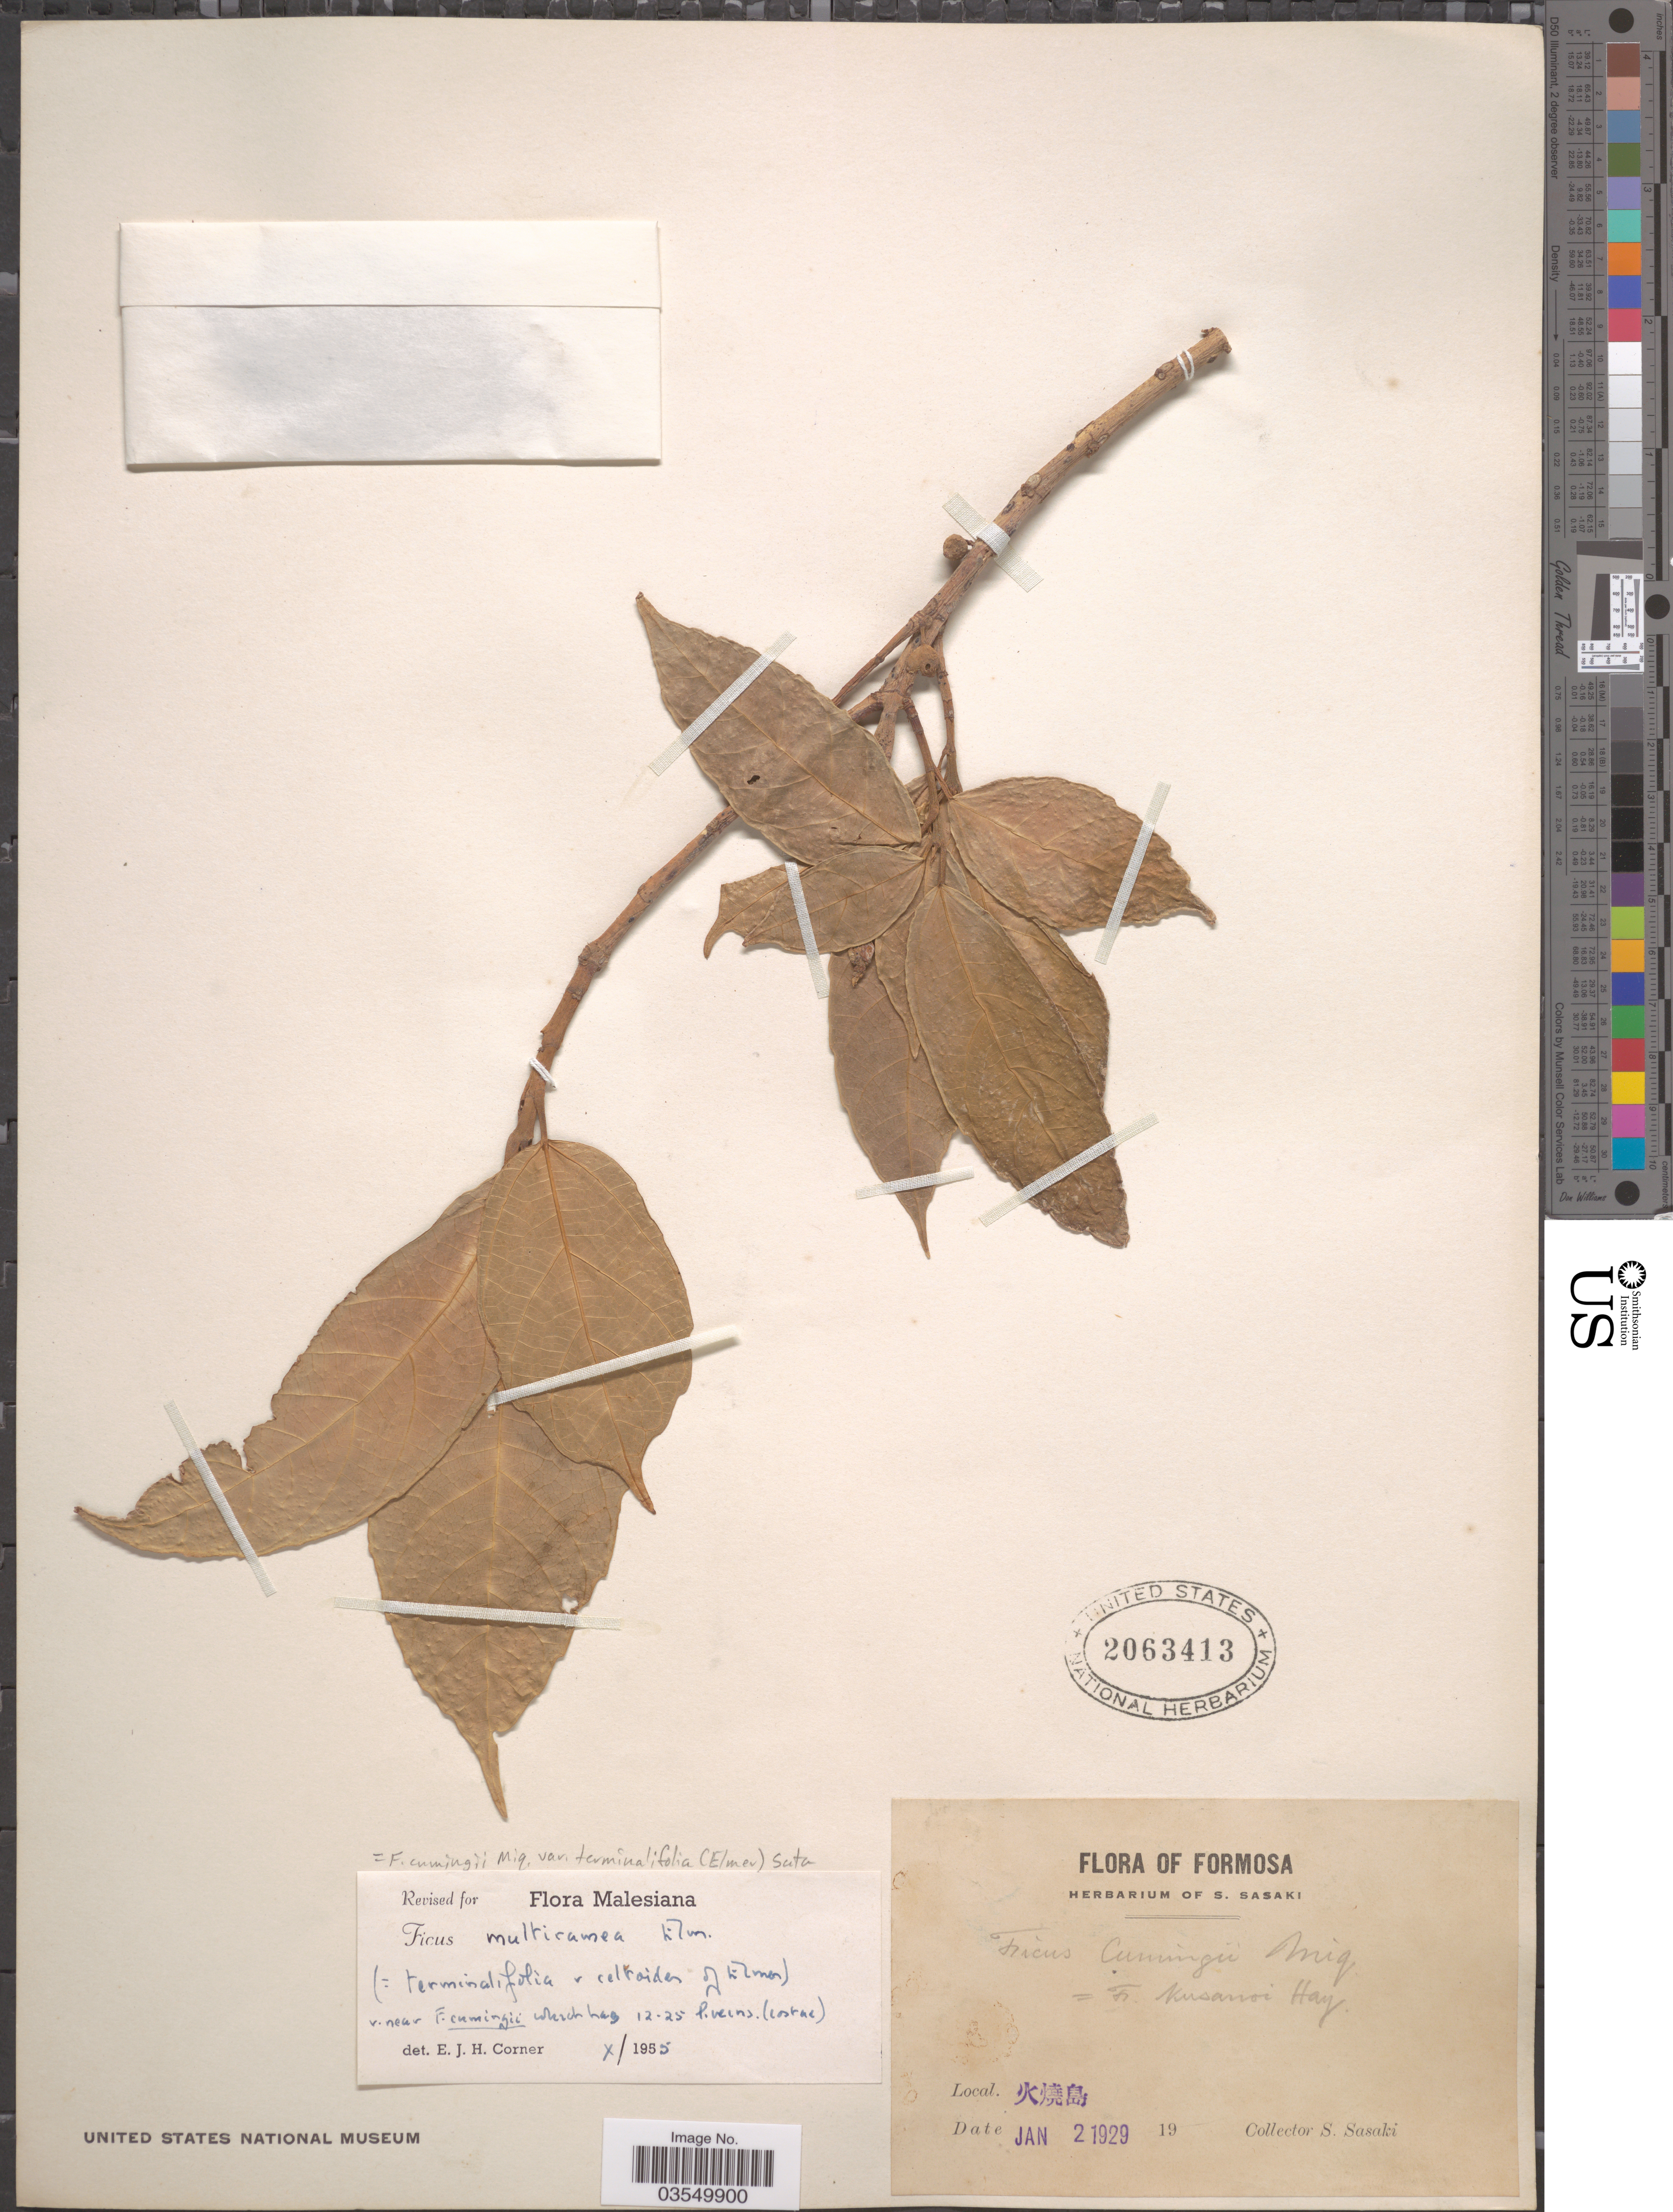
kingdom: Plantae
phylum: Tracheophyta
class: Magnoliopsida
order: Rosales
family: Moraceae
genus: Ficus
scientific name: Ficus cumingii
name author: Miq.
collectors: S. Sasaki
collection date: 1929-01-02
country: Taiwan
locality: Formosa. X.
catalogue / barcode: US 2063413